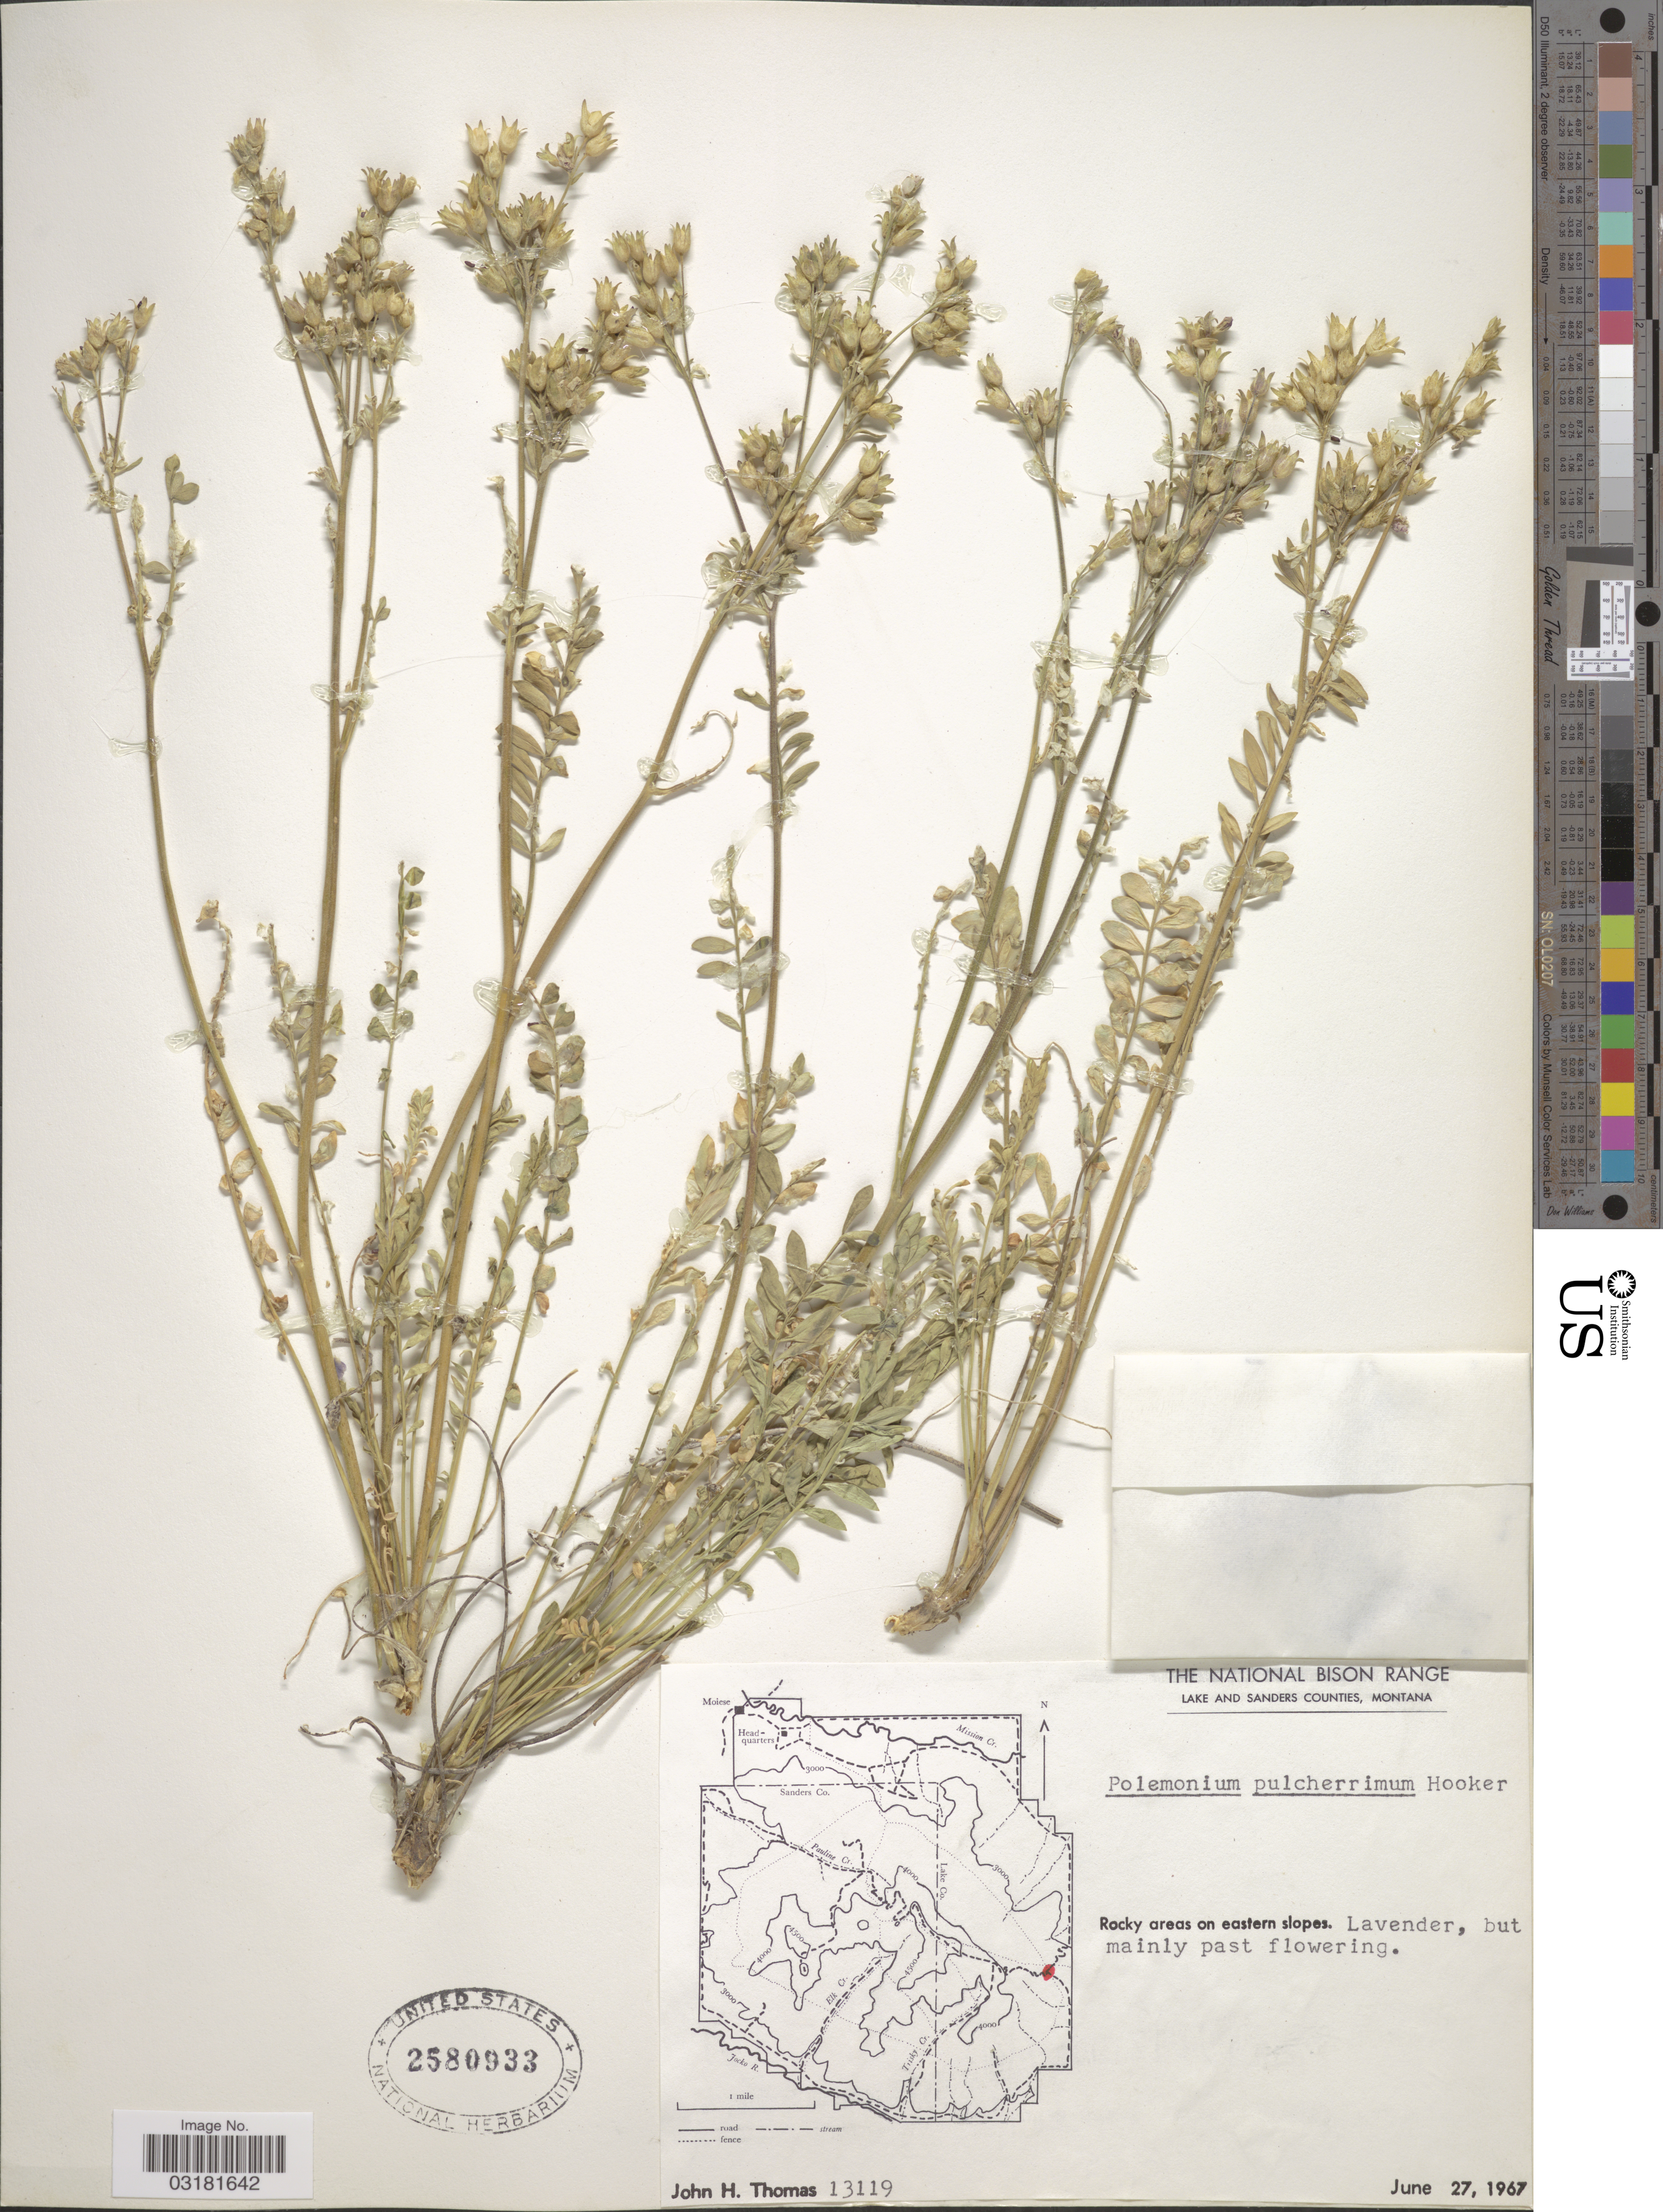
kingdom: Plantae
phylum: Tracheophyta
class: Magnoliopsida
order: Ericales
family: Polemoniaceae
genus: Polemonium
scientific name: Polemonium pulcherrimum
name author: Hook.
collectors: J. H. Thomas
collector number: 13119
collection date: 1967-06-27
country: United States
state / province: Montana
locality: The National Bison Range, Lake and Sanders Counties, Rocky areas on eastern slopes.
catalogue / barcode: US 2580933